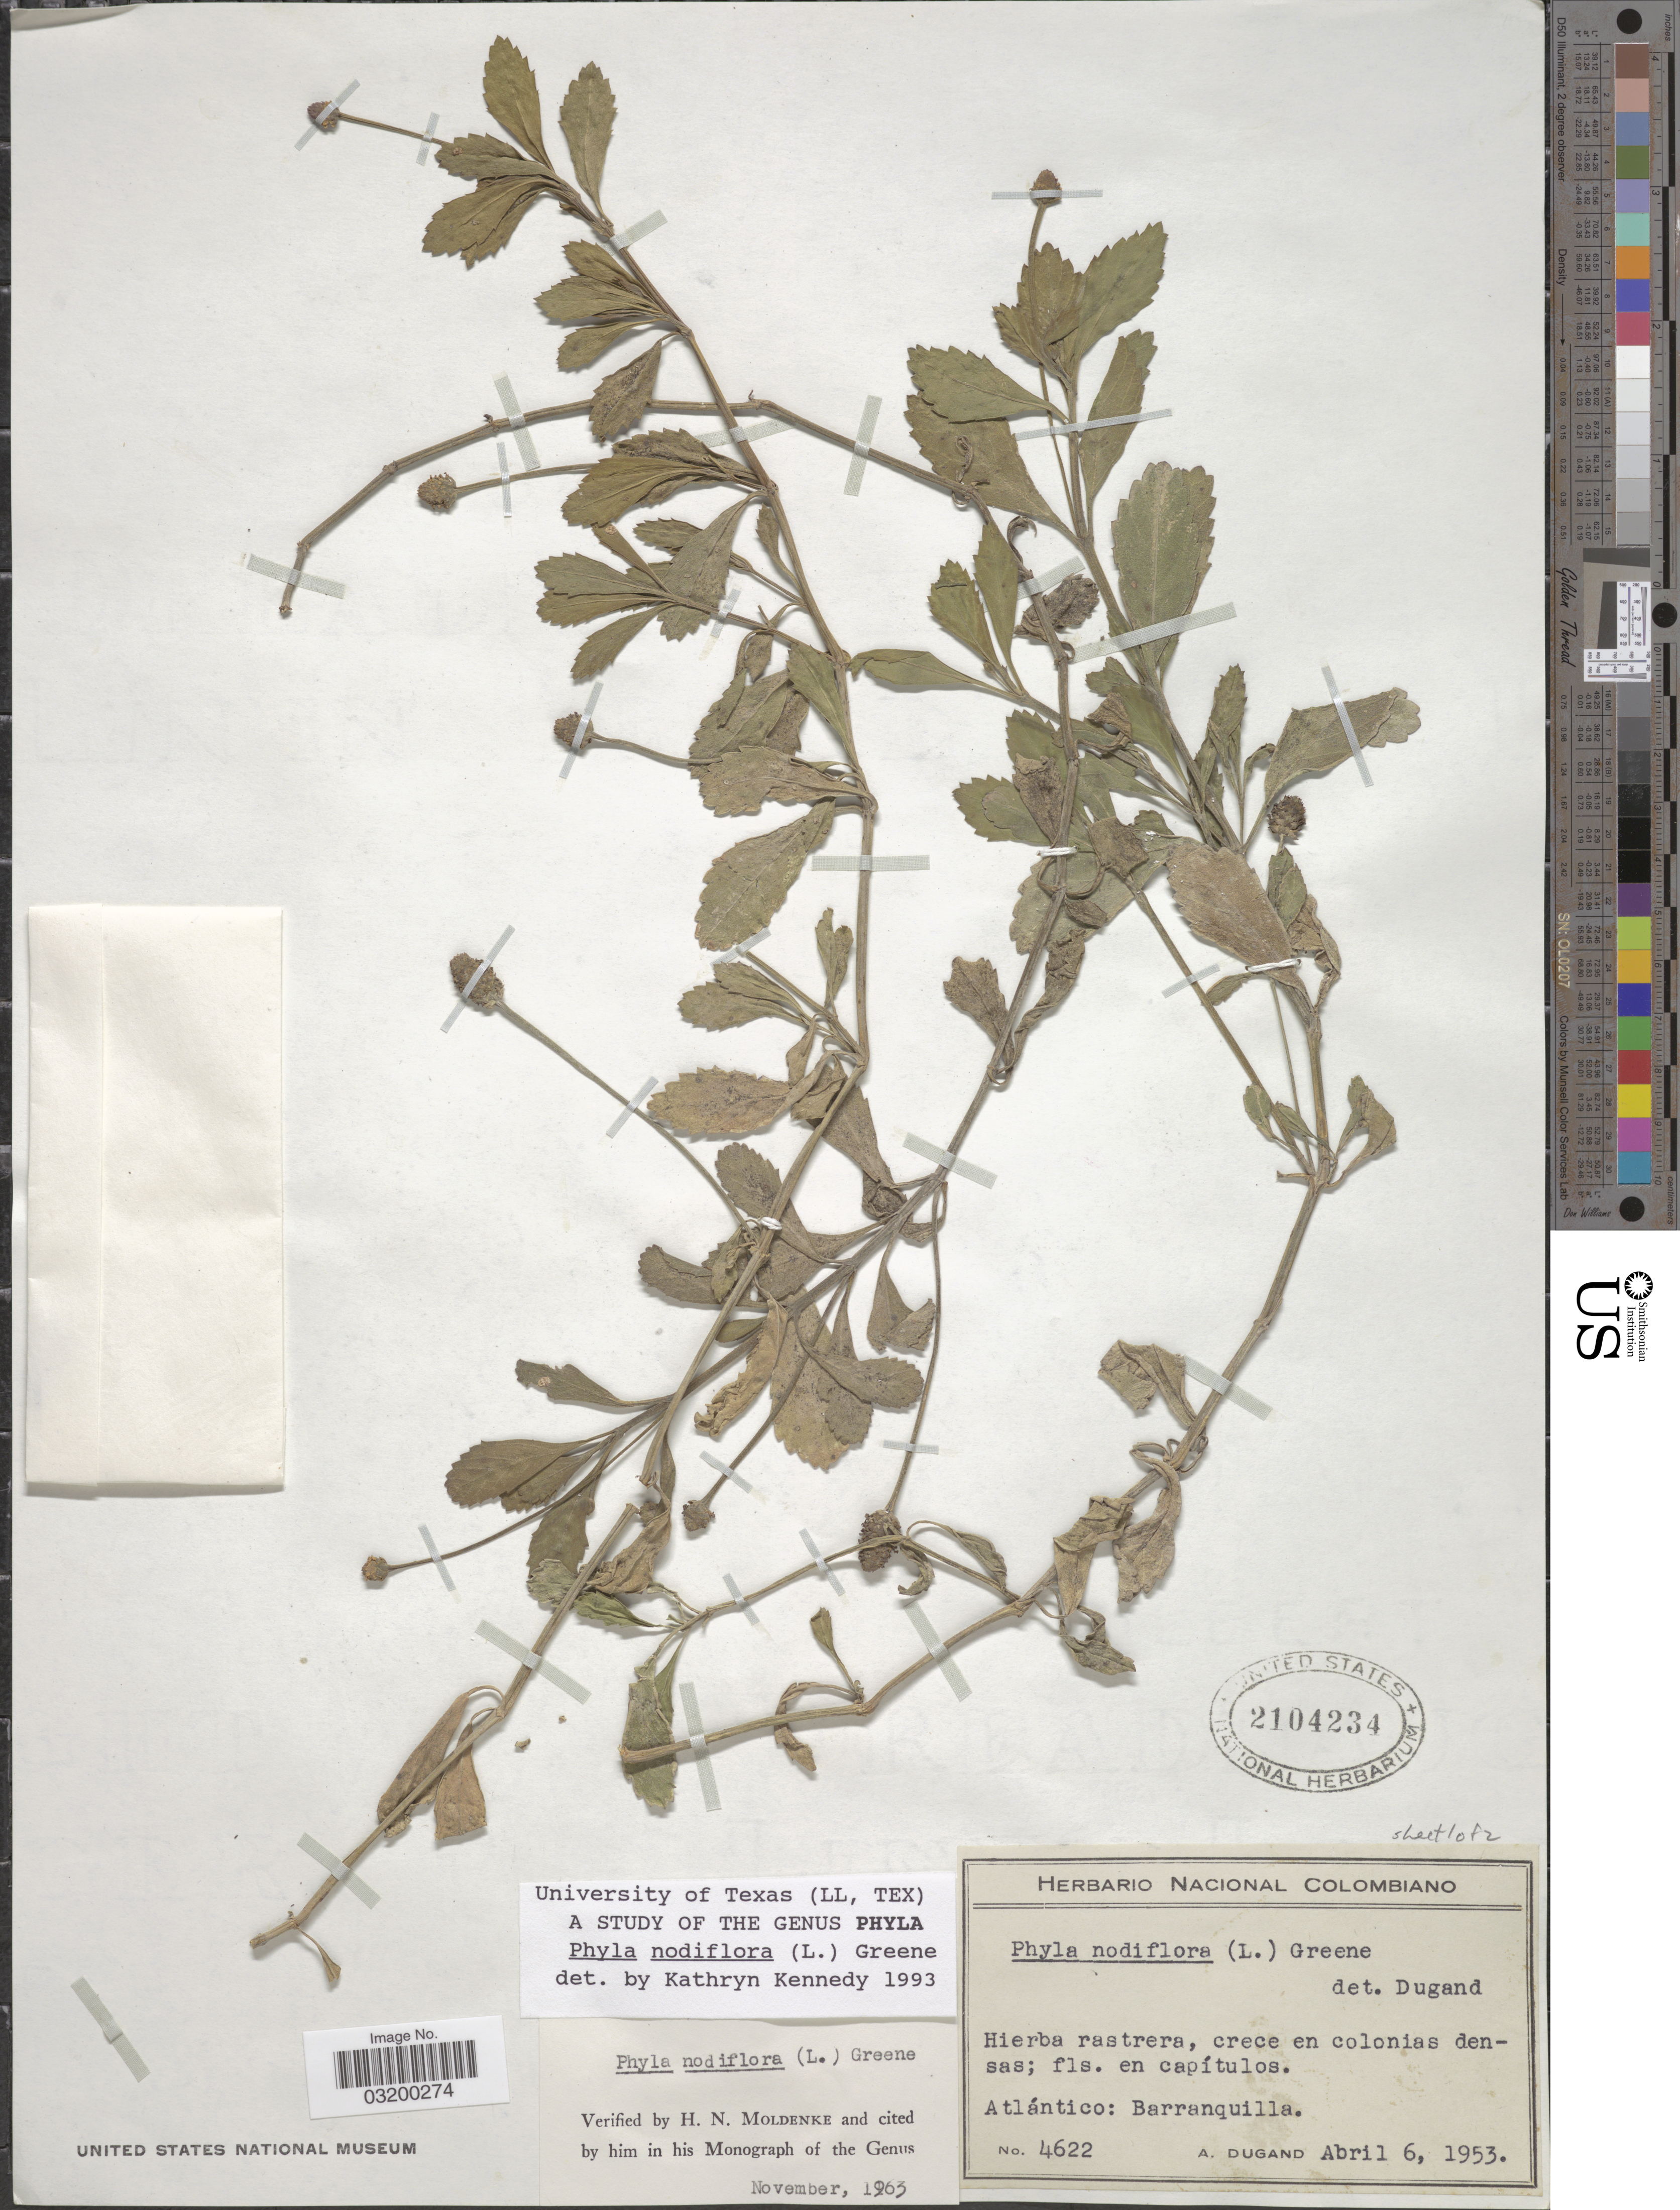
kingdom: Plantae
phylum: Tracheophyta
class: Magnoliopsida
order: Lamiales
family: Verbenaceae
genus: Phyla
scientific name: Phyla nodiflora var. nodiflora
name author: (L.) Greene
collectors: A. Dugand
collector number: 4622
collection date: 1953-04-06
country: Colombia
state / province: Atlántico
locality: Barranquilla.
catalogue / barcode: US 2104234